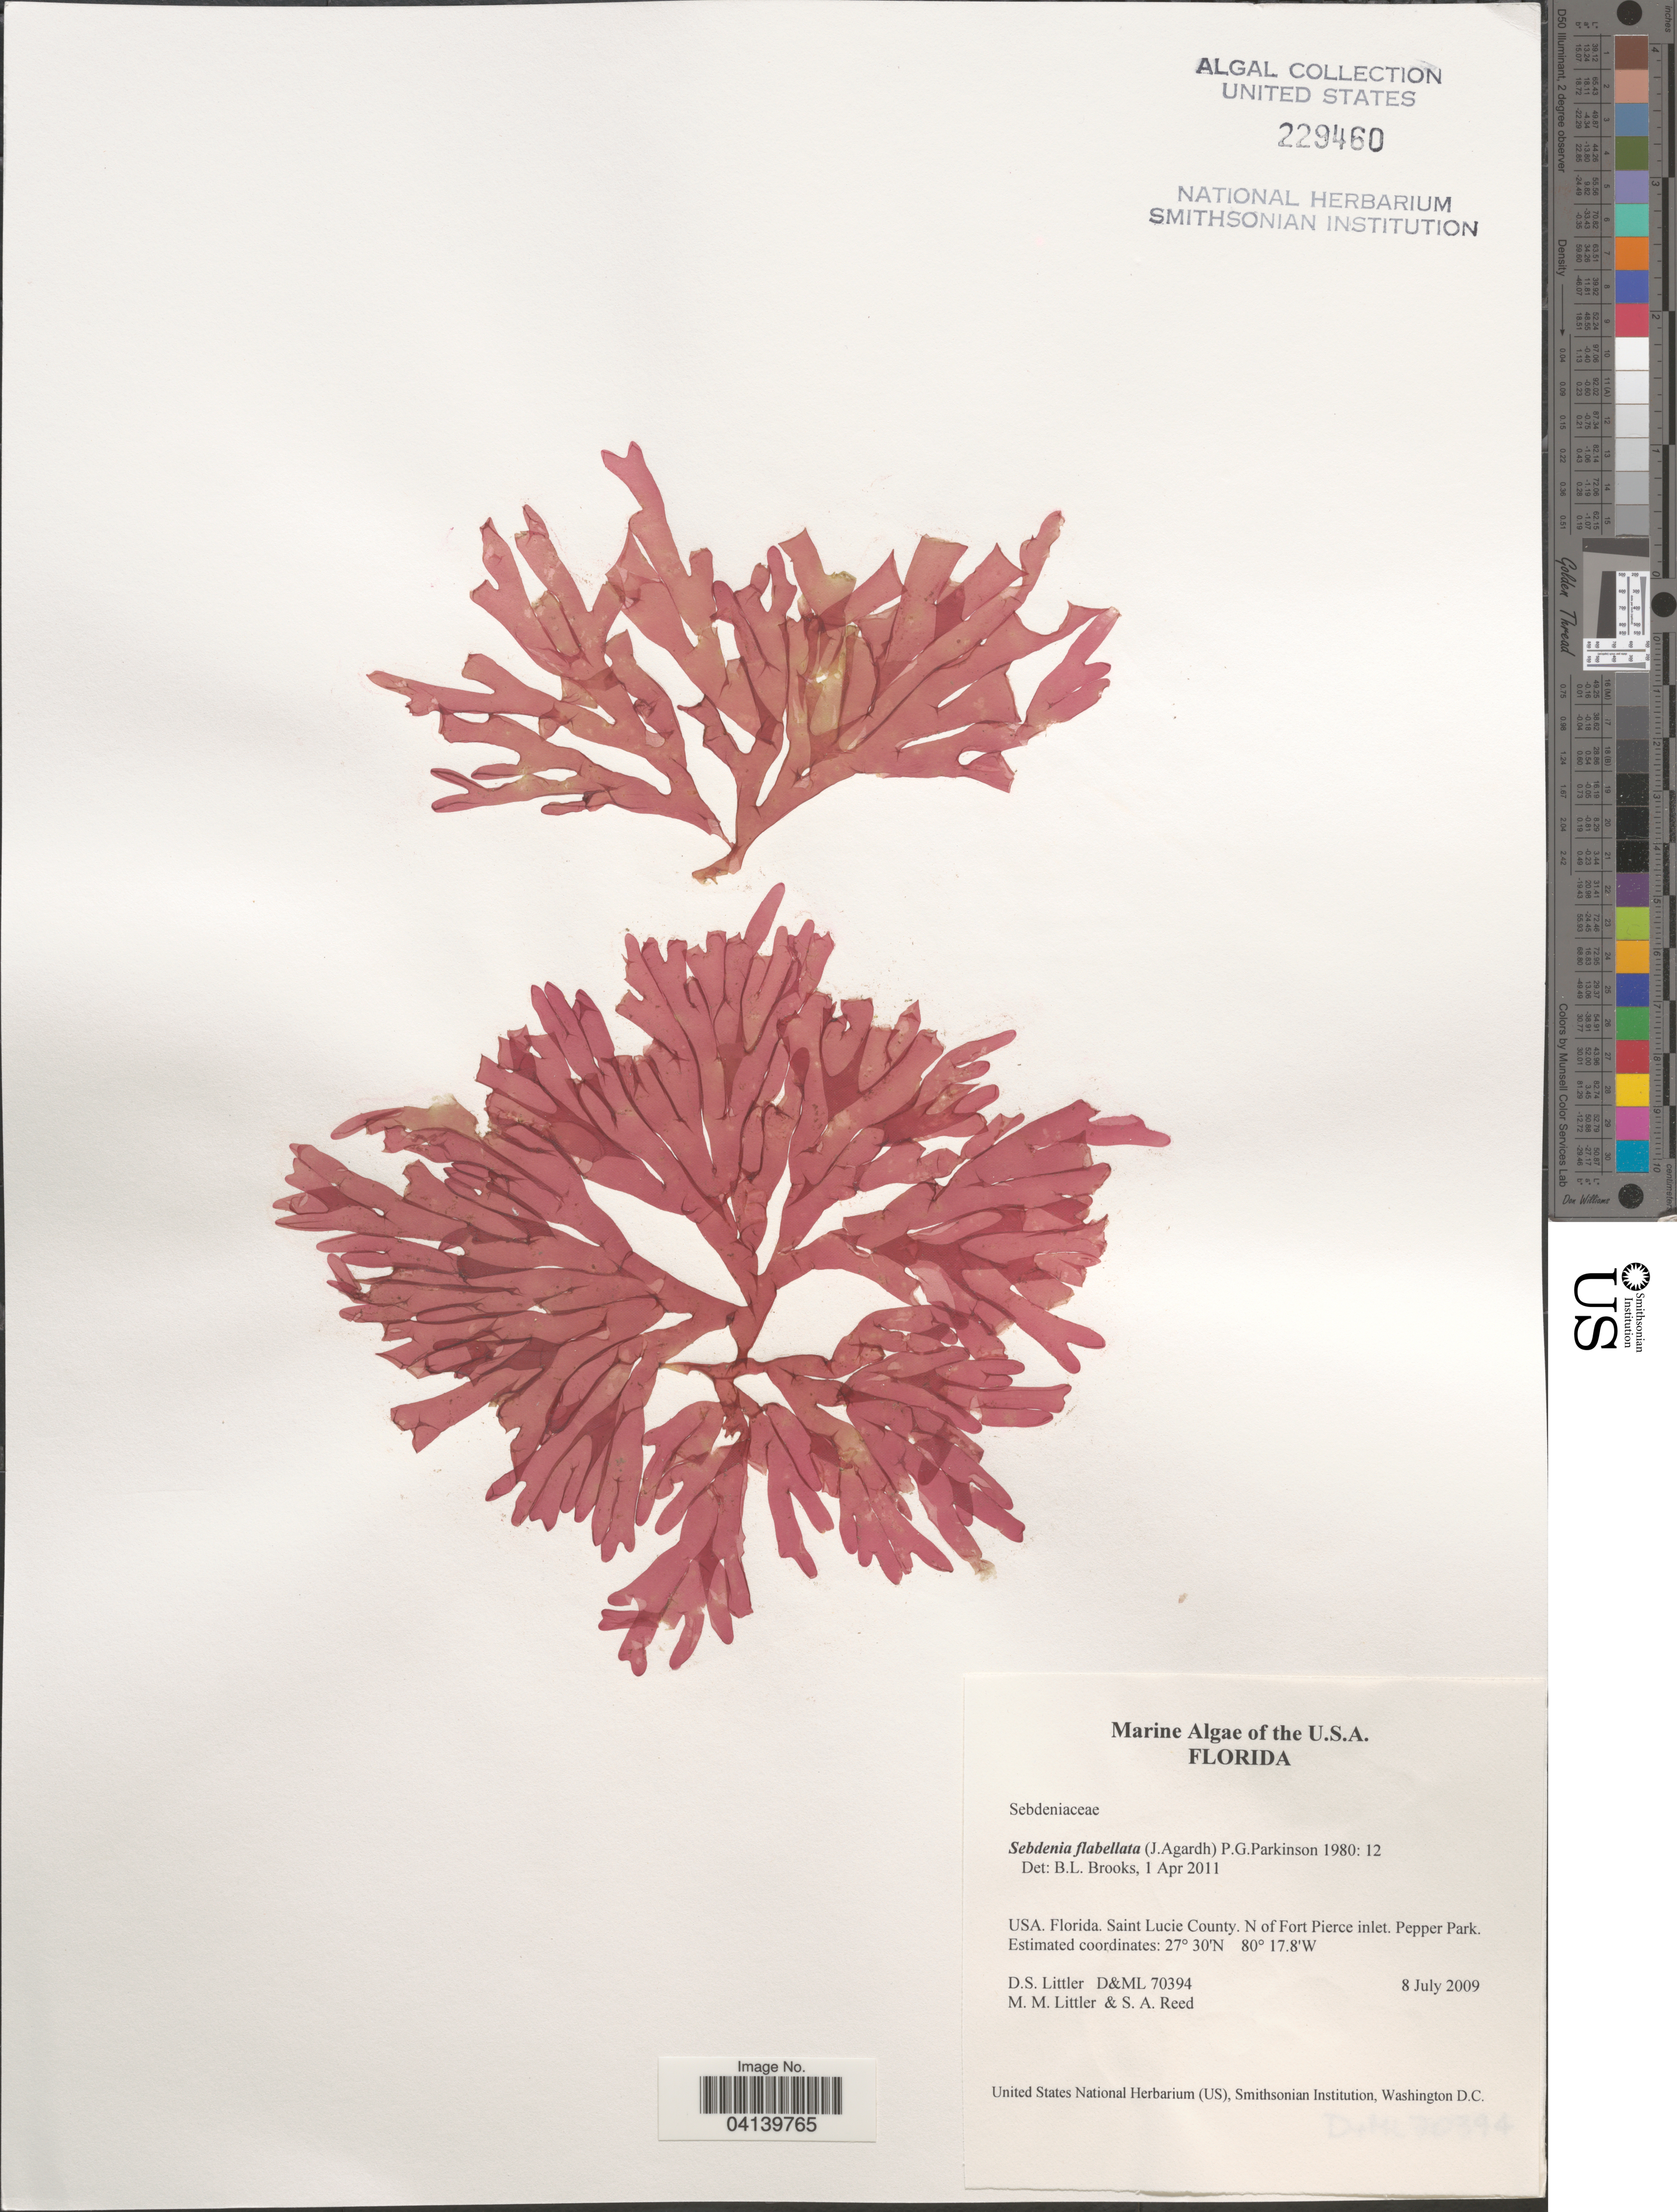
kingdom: Plantae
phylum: Rhodophyta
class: Florideophyceae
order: Sebdeniales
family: Sebdeniaceae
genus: Sebdenia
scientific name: Sebdenia flabellata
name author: (J. Agardh) P.G. Parkinson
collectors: D. S. Littler & S. Reed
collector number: D&ML 70394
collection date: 2009-07-08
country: United States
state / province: Florida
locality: Saint Lucie County. N of Fort Pierce inlet. Pepper Park.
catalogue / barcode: US 229460